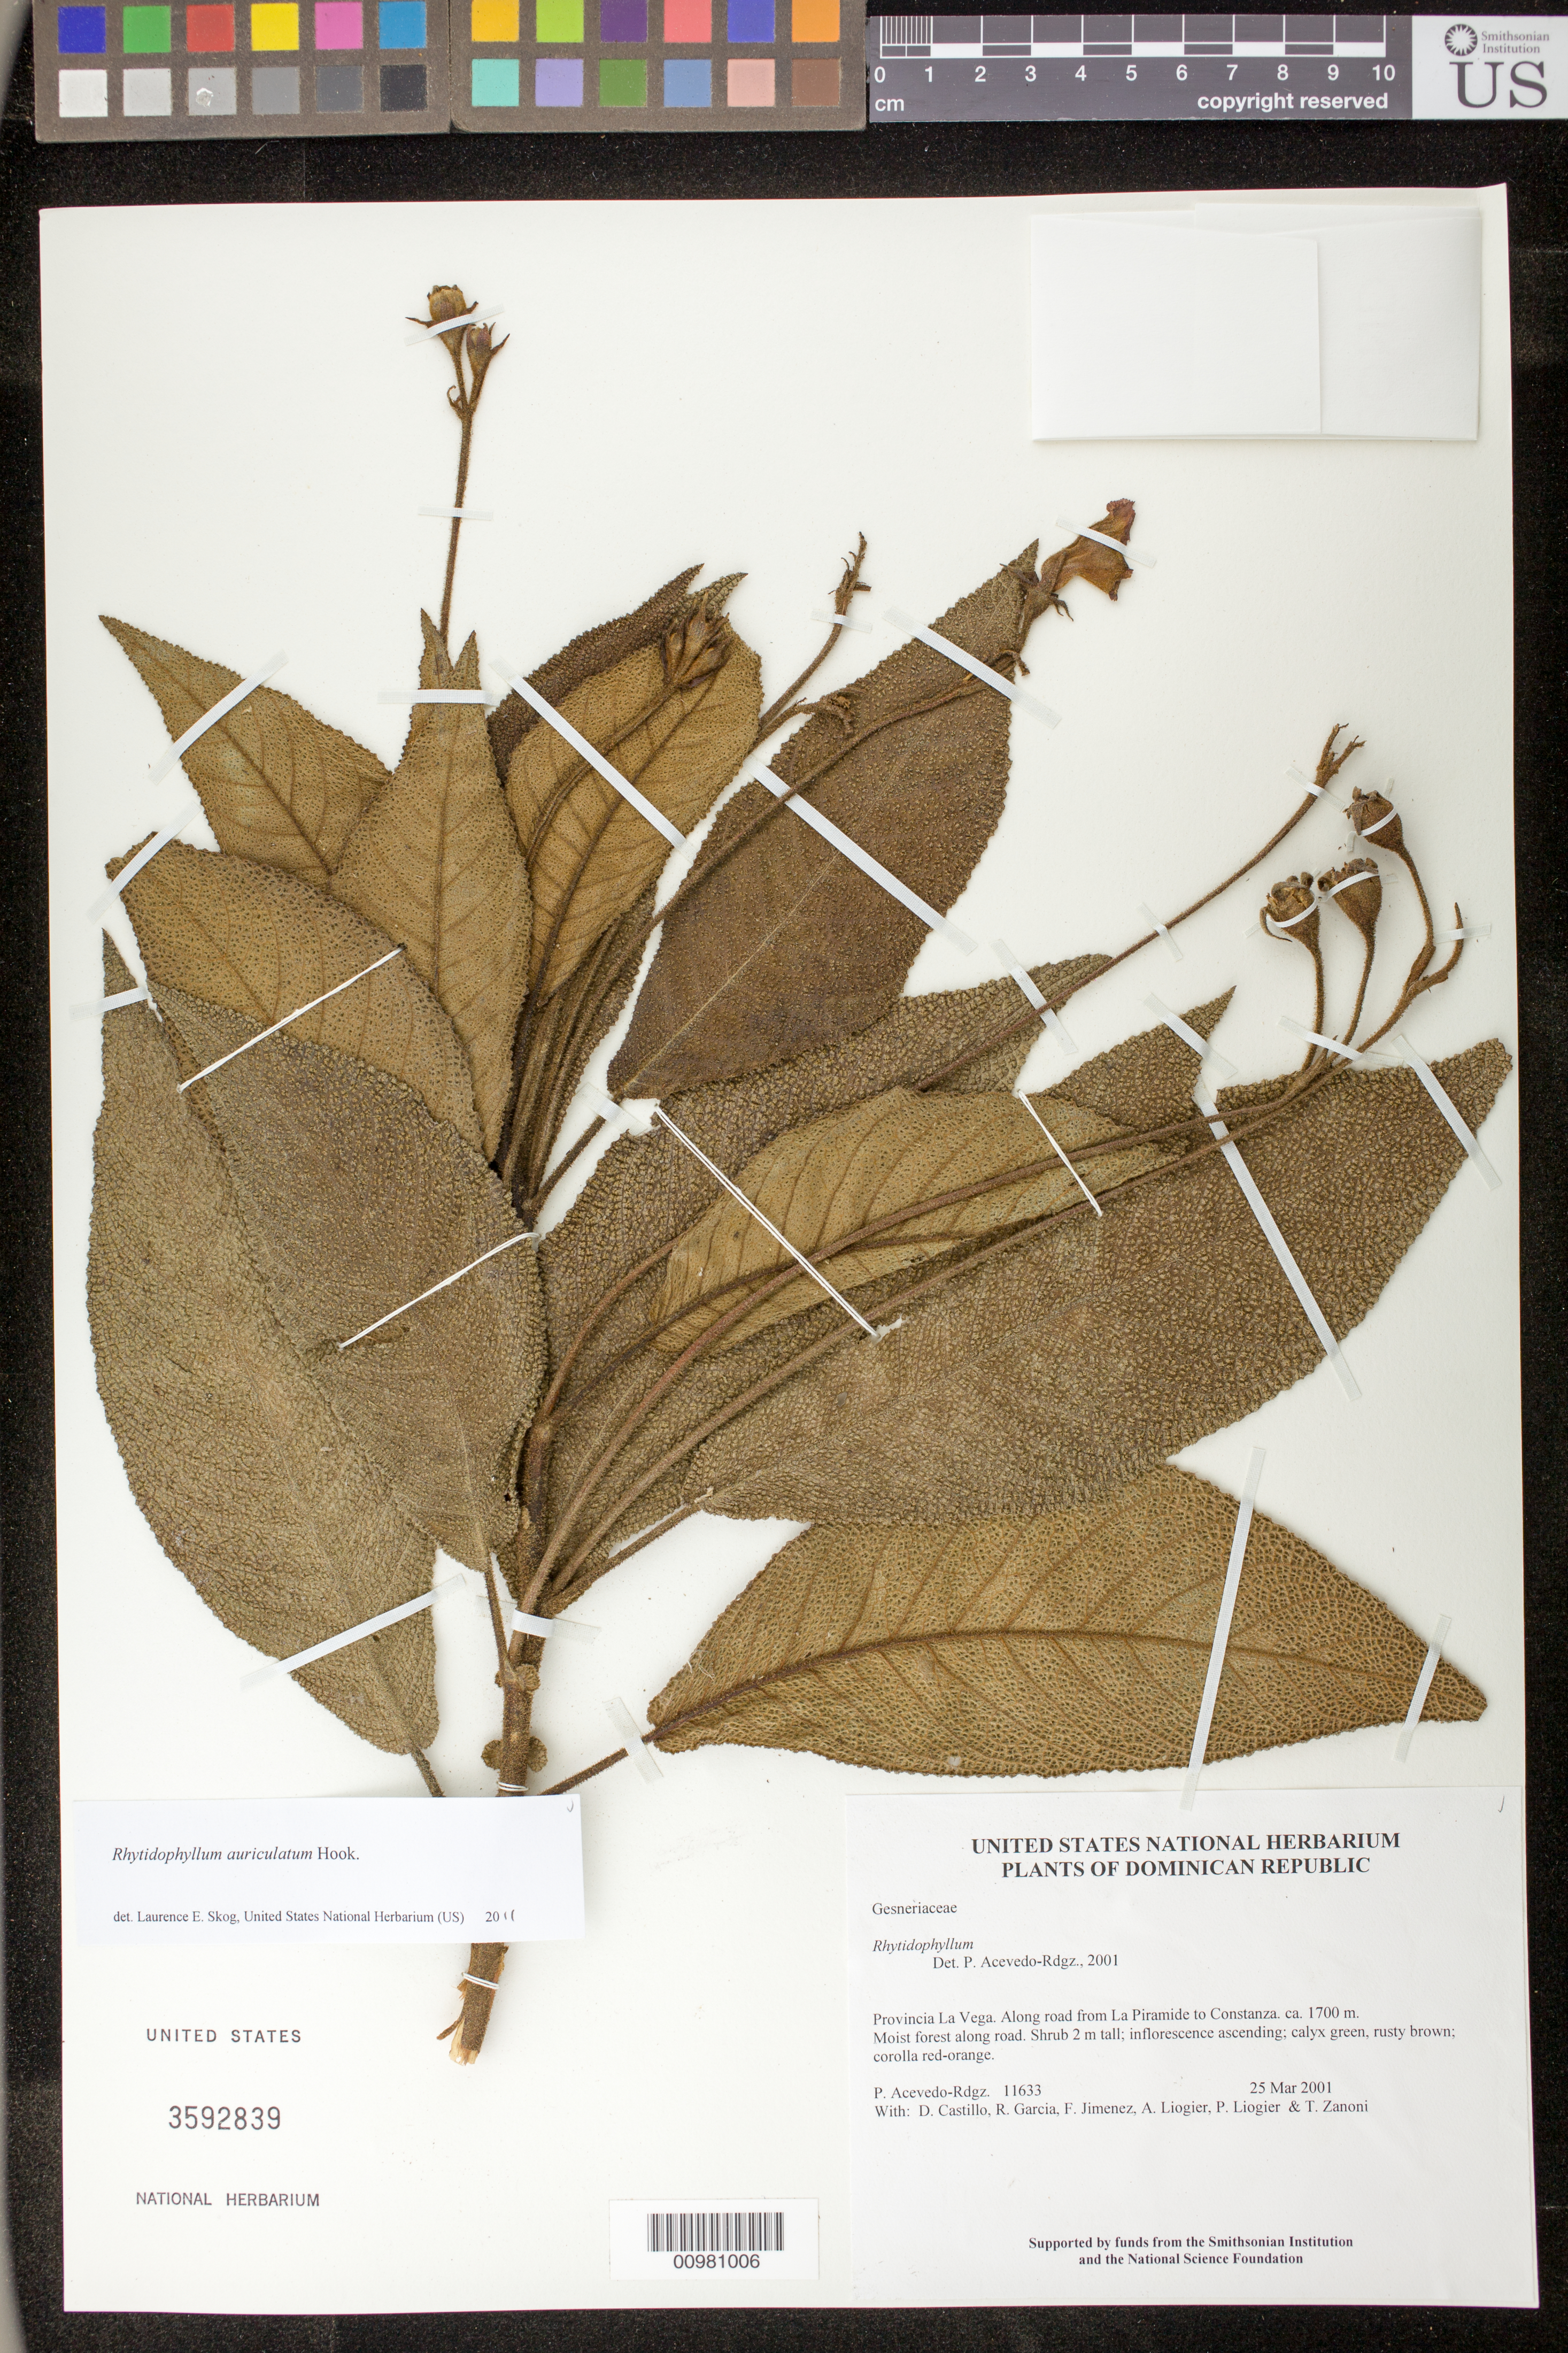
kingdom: Plantae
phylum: Tracheophyta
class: Magnoliopsida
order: Lamiales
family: Gesneriaceae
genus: Rhytidophyllum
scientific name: Rhytidophyllum auriculatum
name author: Hook.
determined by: Skog, Laurence E.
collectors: P. Acevedo-Rodr. & et al.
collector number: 11633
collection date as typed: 25 Mar 2001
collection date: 2001-03-25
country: Dominican Republic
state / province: La Vega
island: Hispaniola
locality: Provincia La Vega. Along road from La Piramide to Constanza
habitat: Moist forest along road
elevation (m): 1700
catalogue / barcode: US 3592839